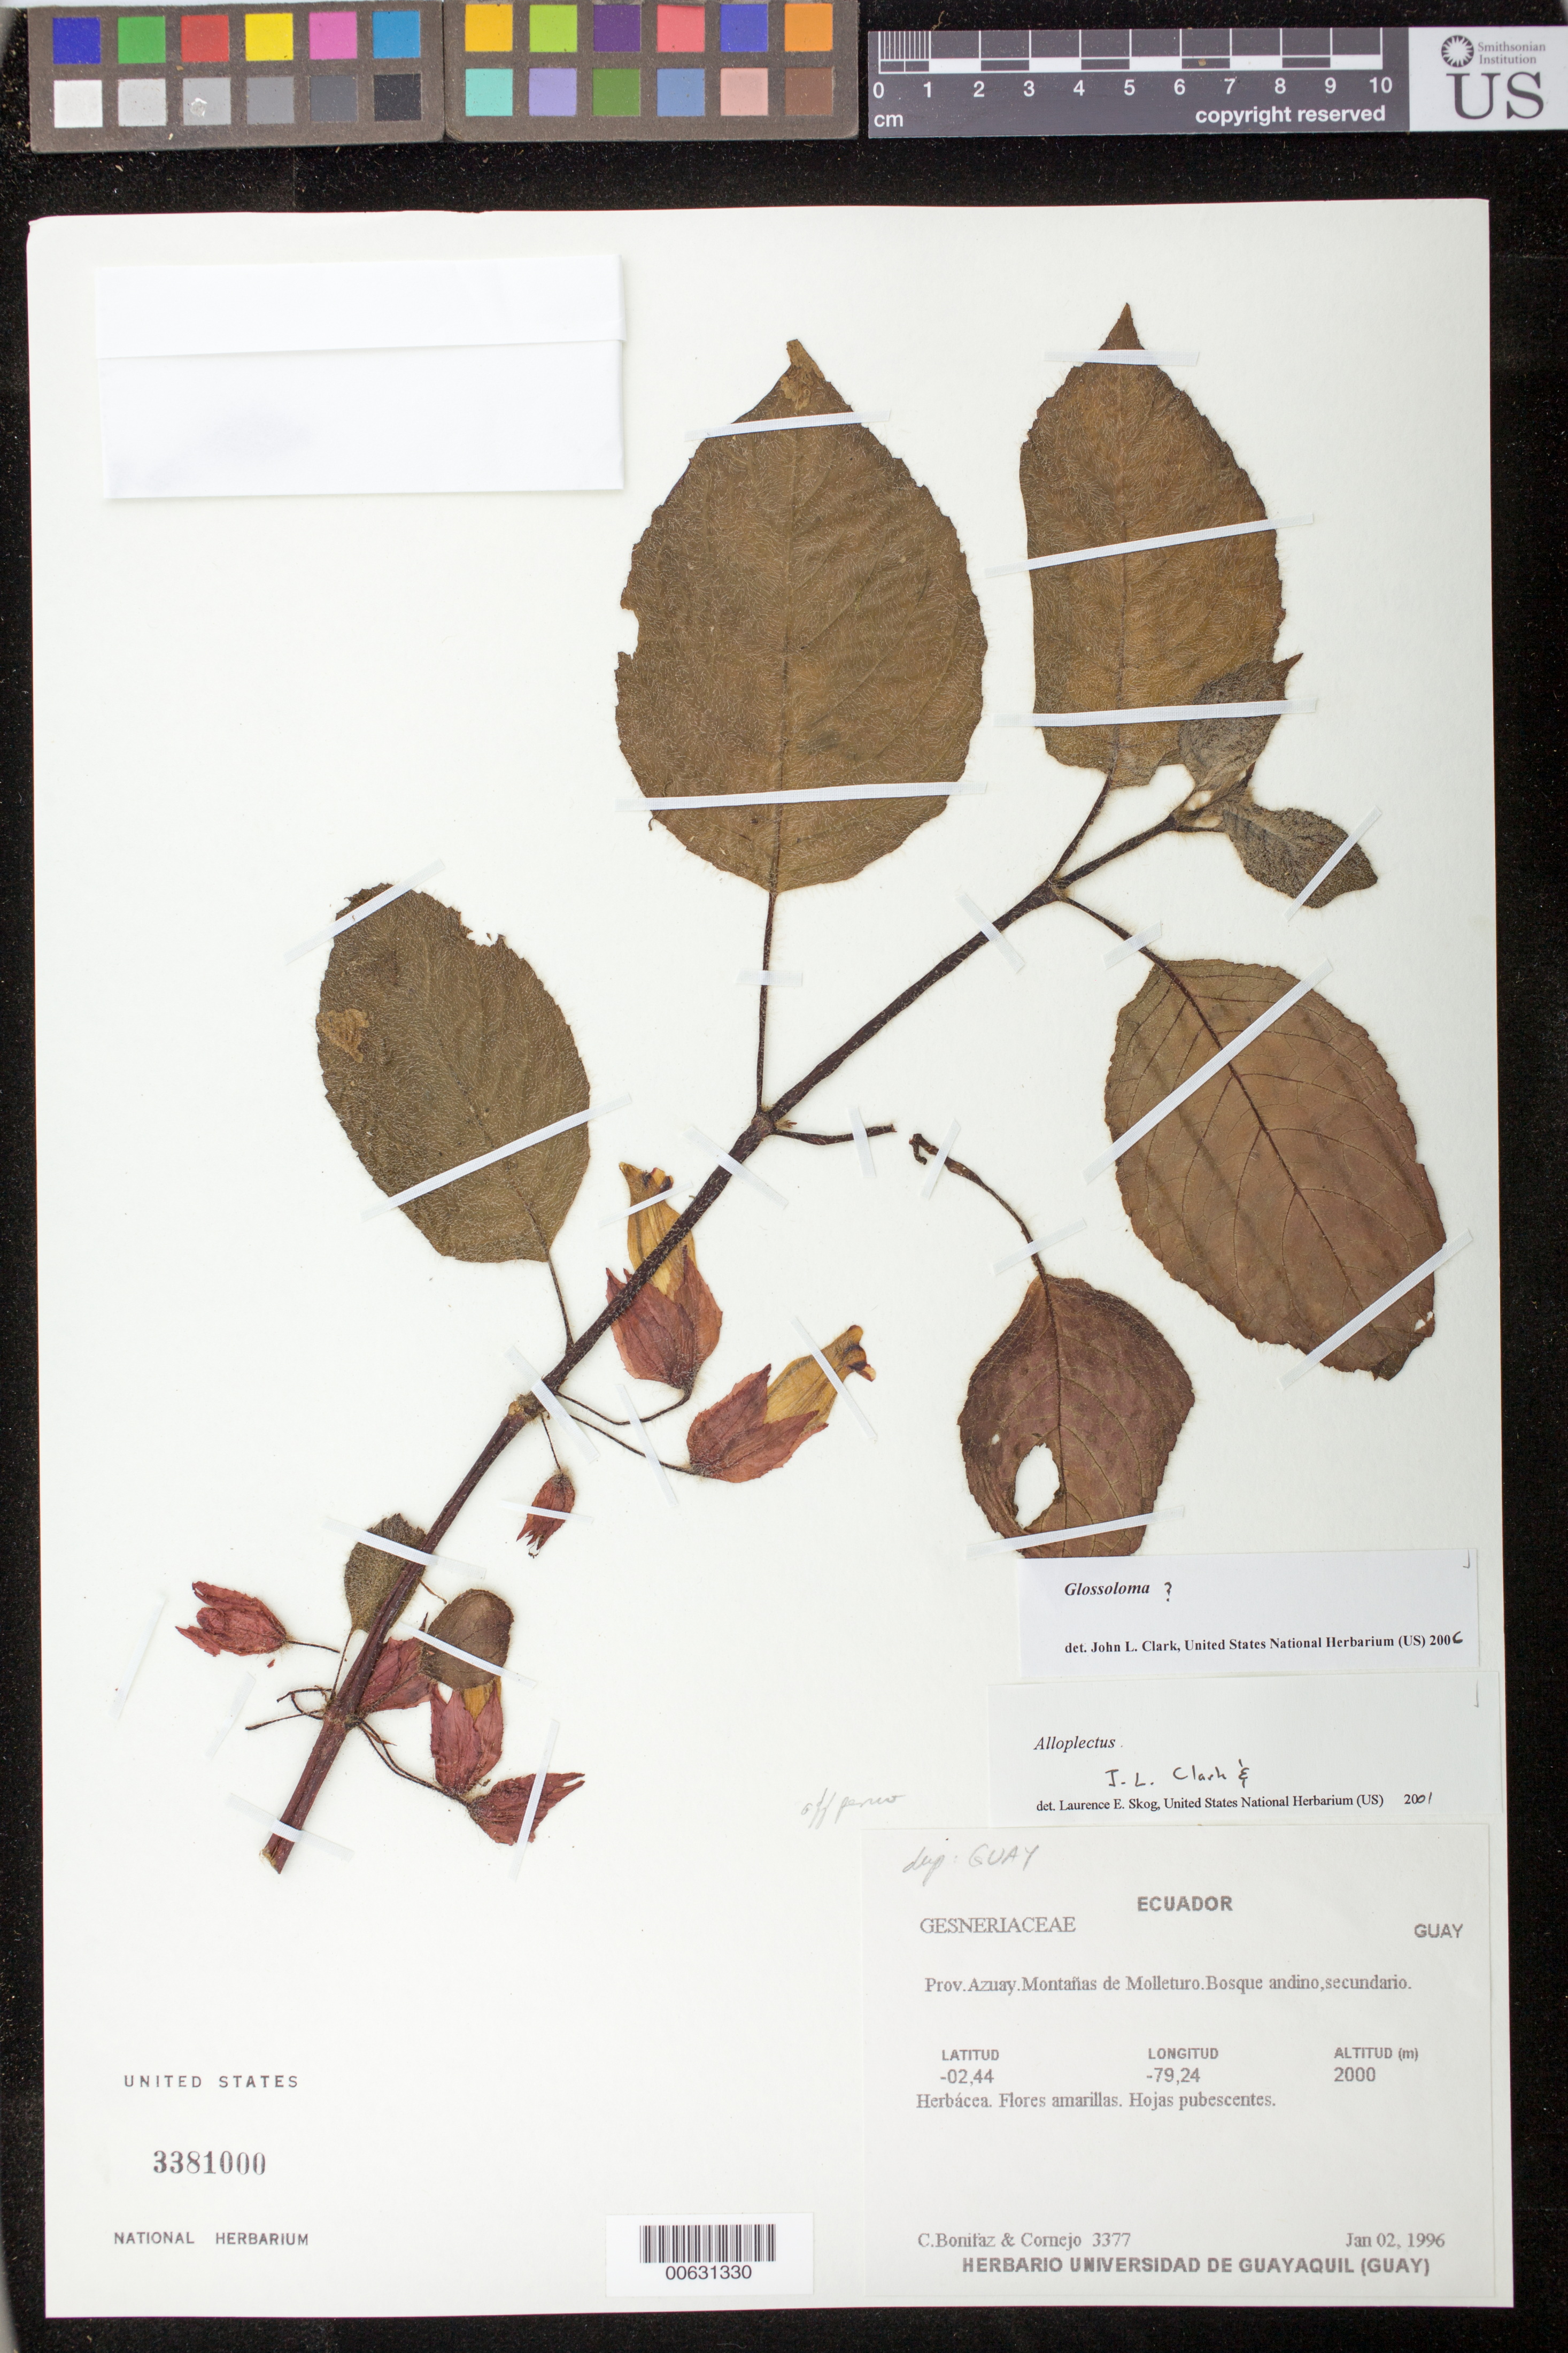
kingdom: Plantae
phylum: Tracheophyta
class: Magnoliopsida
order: Lamiales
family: Gesneriaceae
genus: Glossoloma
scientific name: Glossoloma sp.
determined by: Clark, J. L., (SEL), The Marie Selby Botanical Garden (UNITED STATES)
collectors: C. Bonifaz & X. F. Cornejo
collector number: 3377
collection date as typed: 02 Jan 1996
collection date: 1996-01-02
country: Ecuador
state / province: Azuay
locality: Montañas de Molleturo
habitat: Bosque andino, secundario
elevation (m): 2000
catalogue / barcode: US 3381000